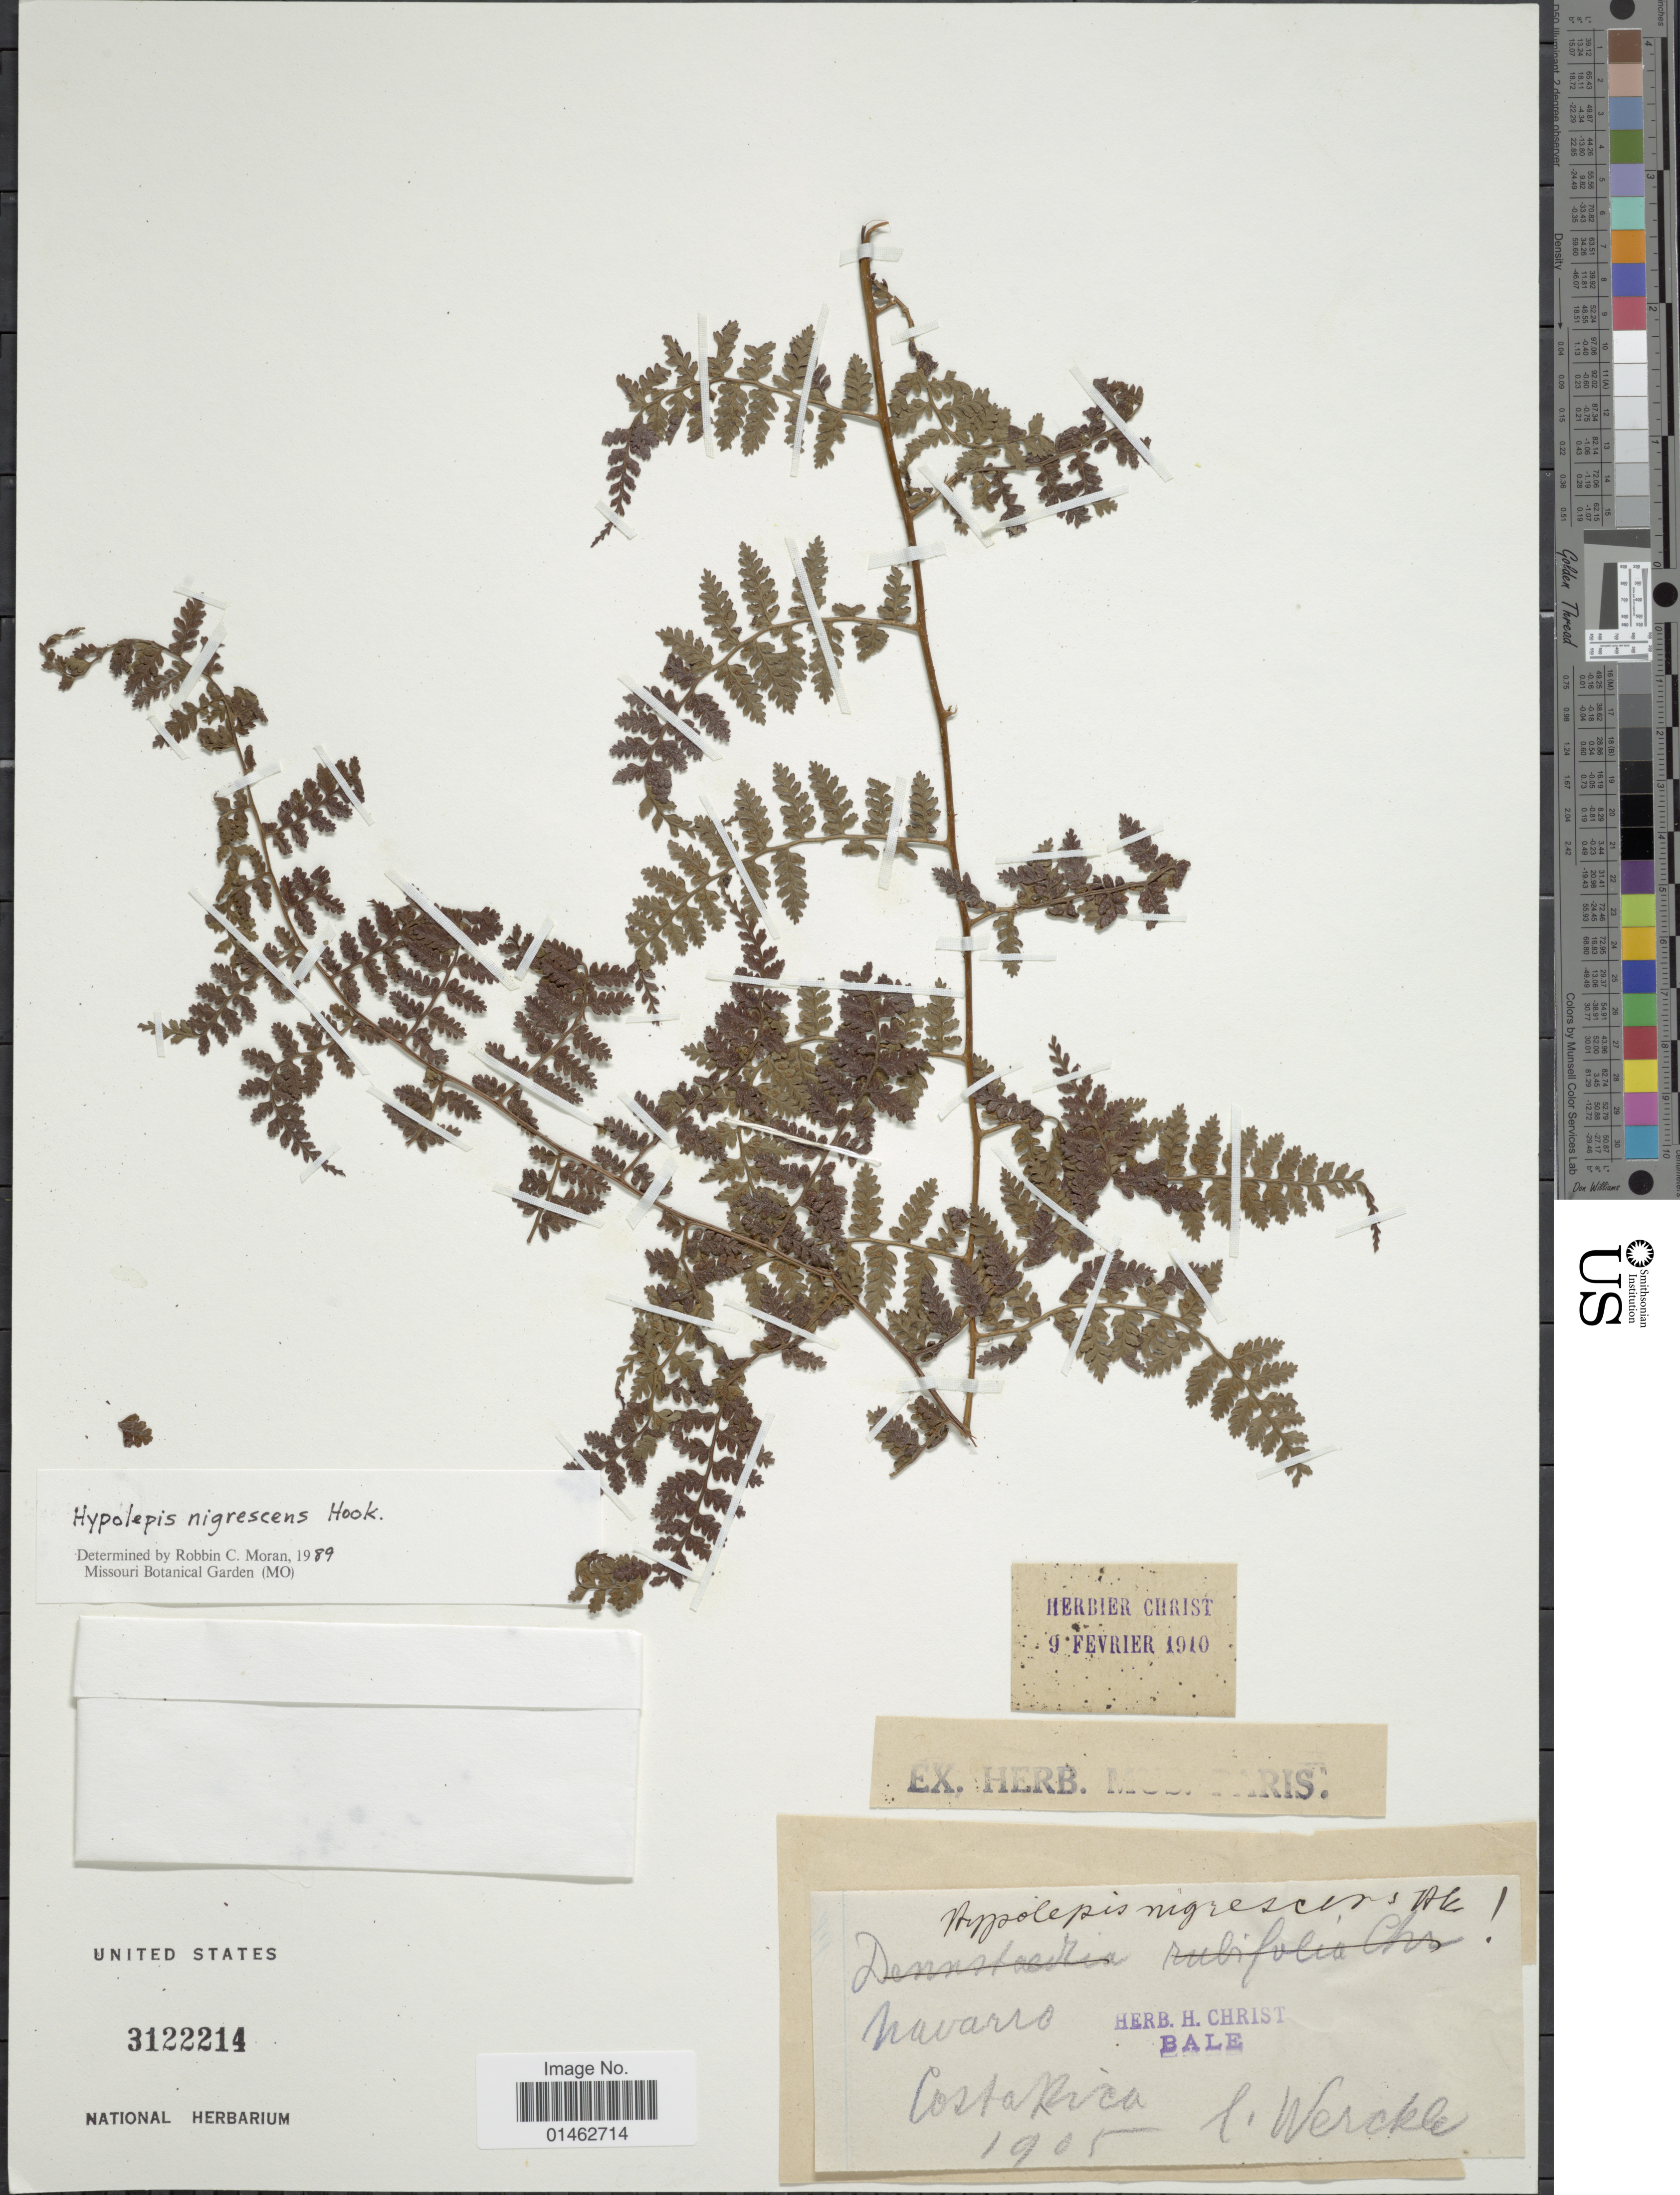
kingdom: Plantae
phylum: Tracheophyta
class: Polypodiopsida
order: Polypodiales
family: Dennstaedtiaceae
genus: Hypolepis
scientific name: Hypolepis nigrescens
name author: Hook.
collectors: C. Wercklé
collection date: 1905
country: Costa Rica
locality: Navarro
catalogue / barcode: US 3122214